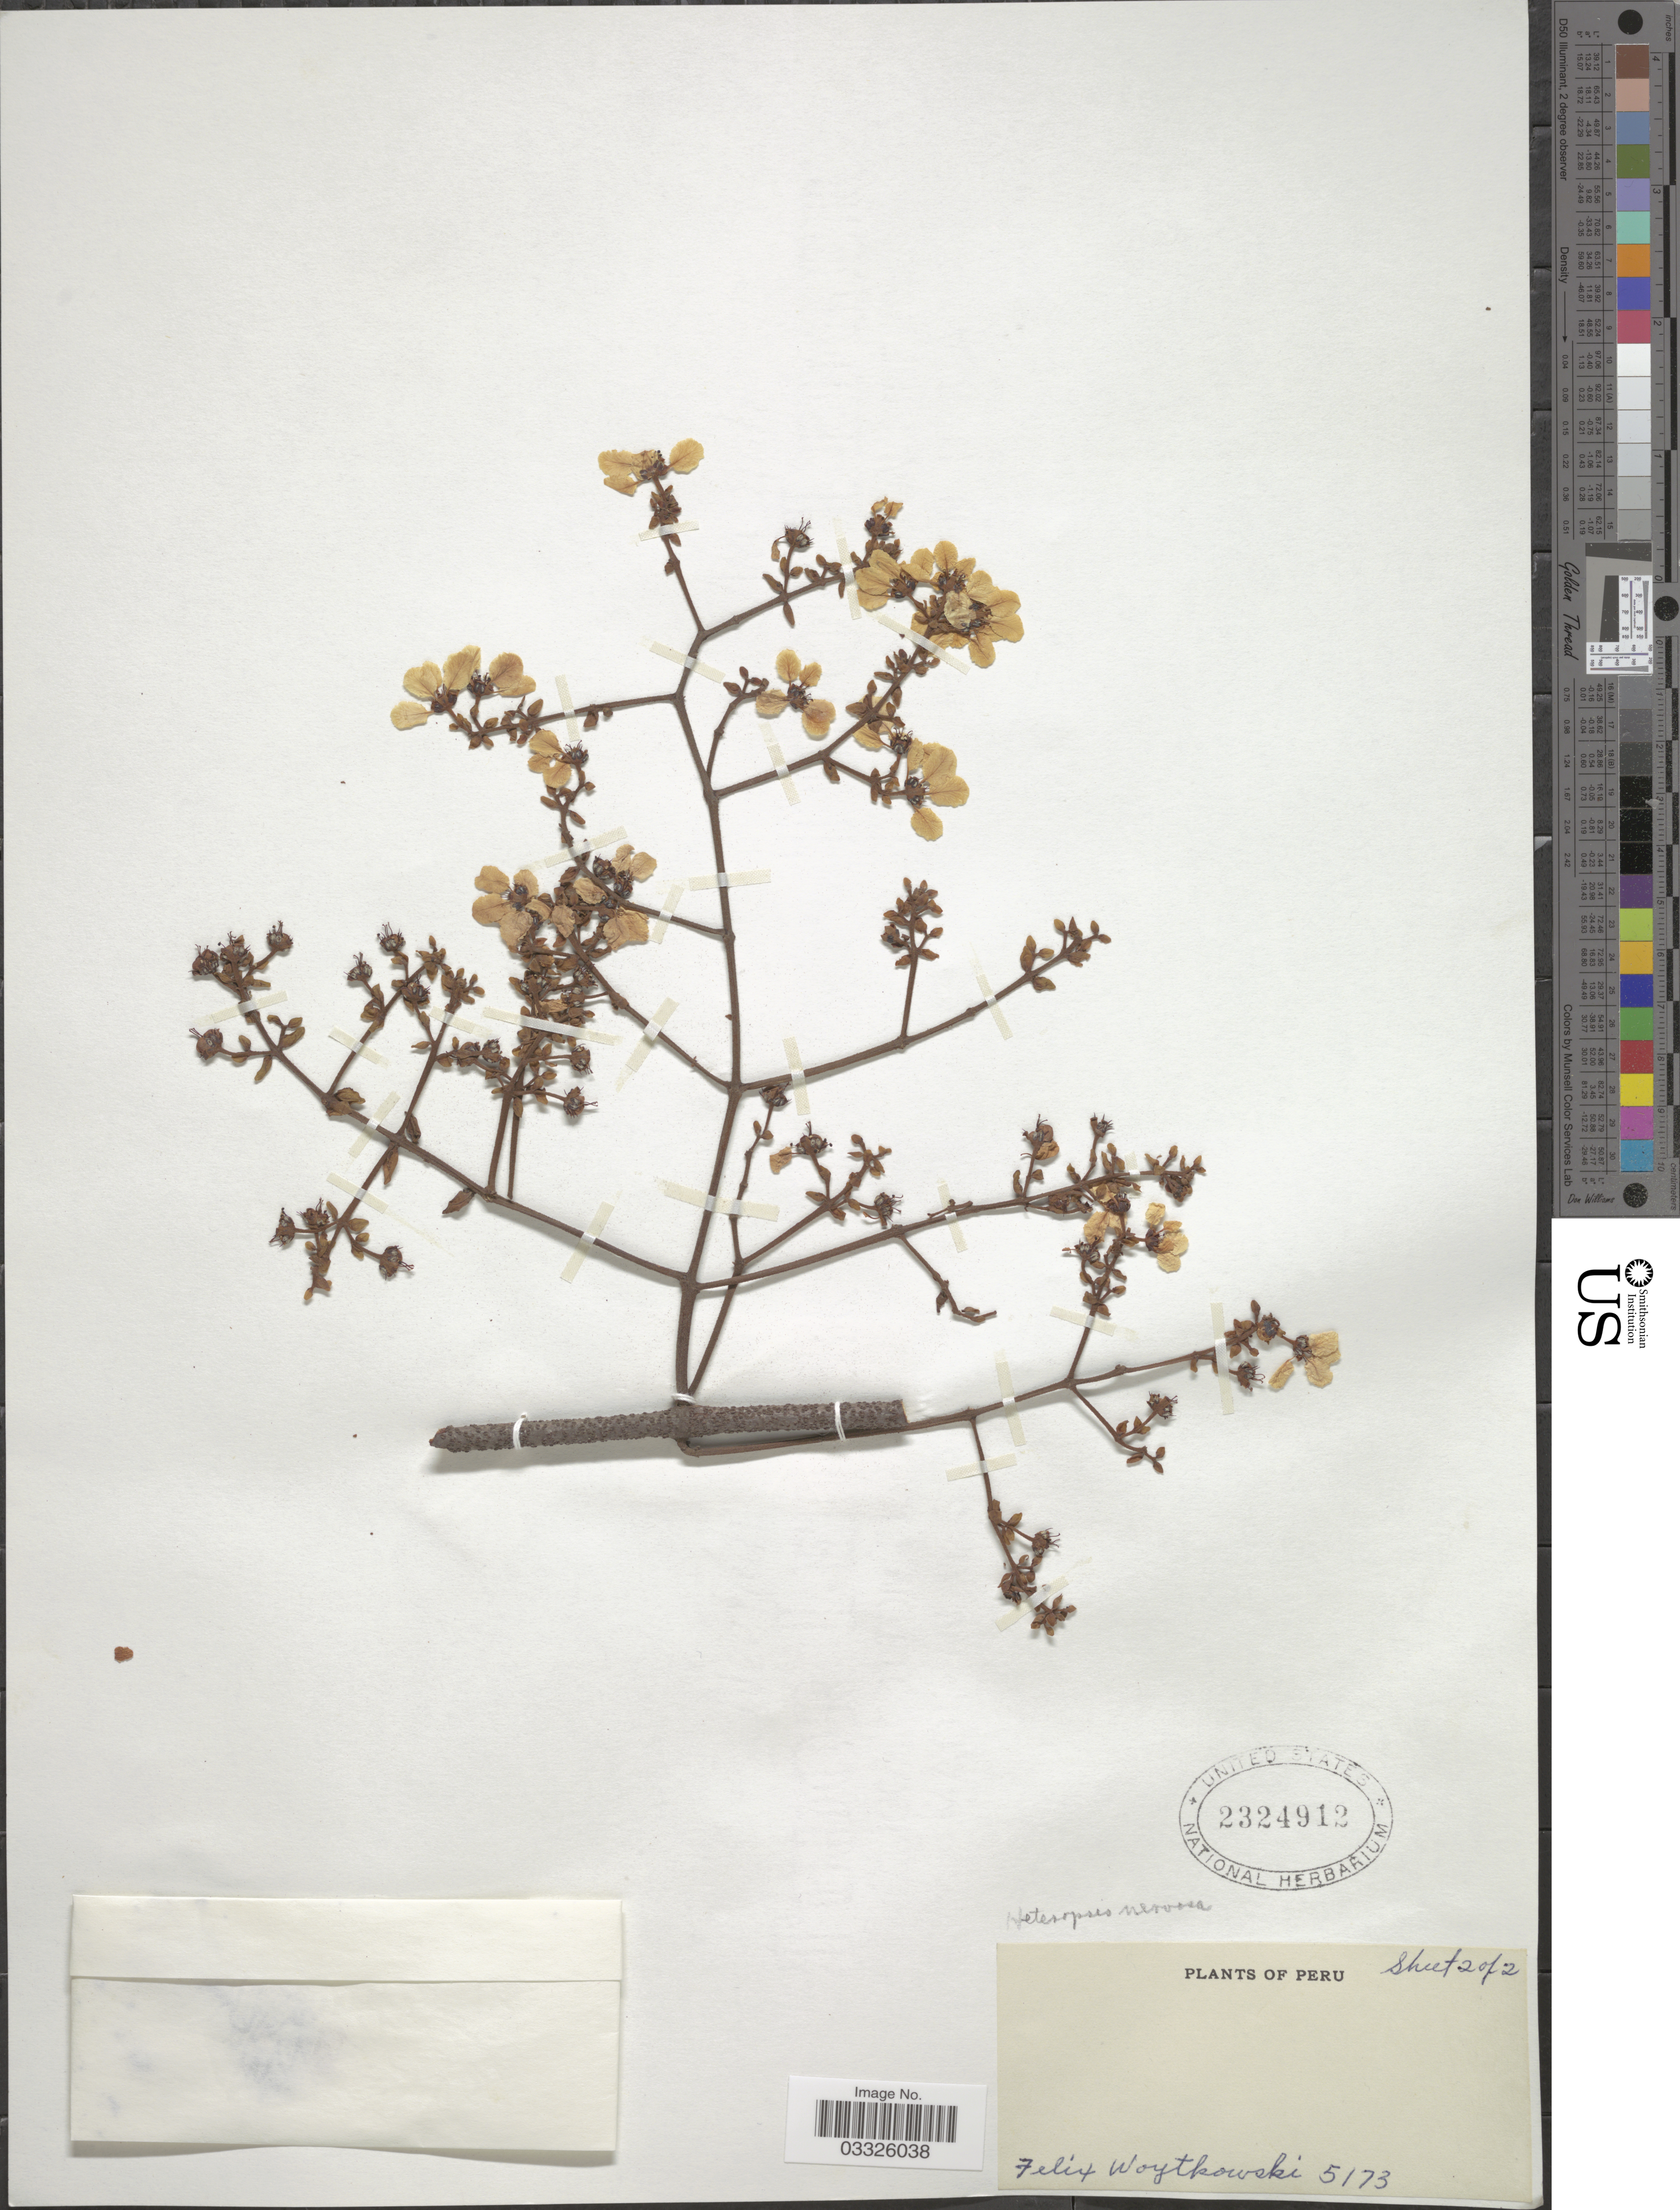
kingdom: Plantae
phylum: Tracheophyta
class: Magnoliopsida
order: Malpighiales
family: Malpighiaceae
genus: Heteropterys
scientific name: Heteropterys nervosa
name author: A. Juss.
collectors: F. Woytkowski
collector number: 5173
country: Peru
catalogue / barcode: US 2324912